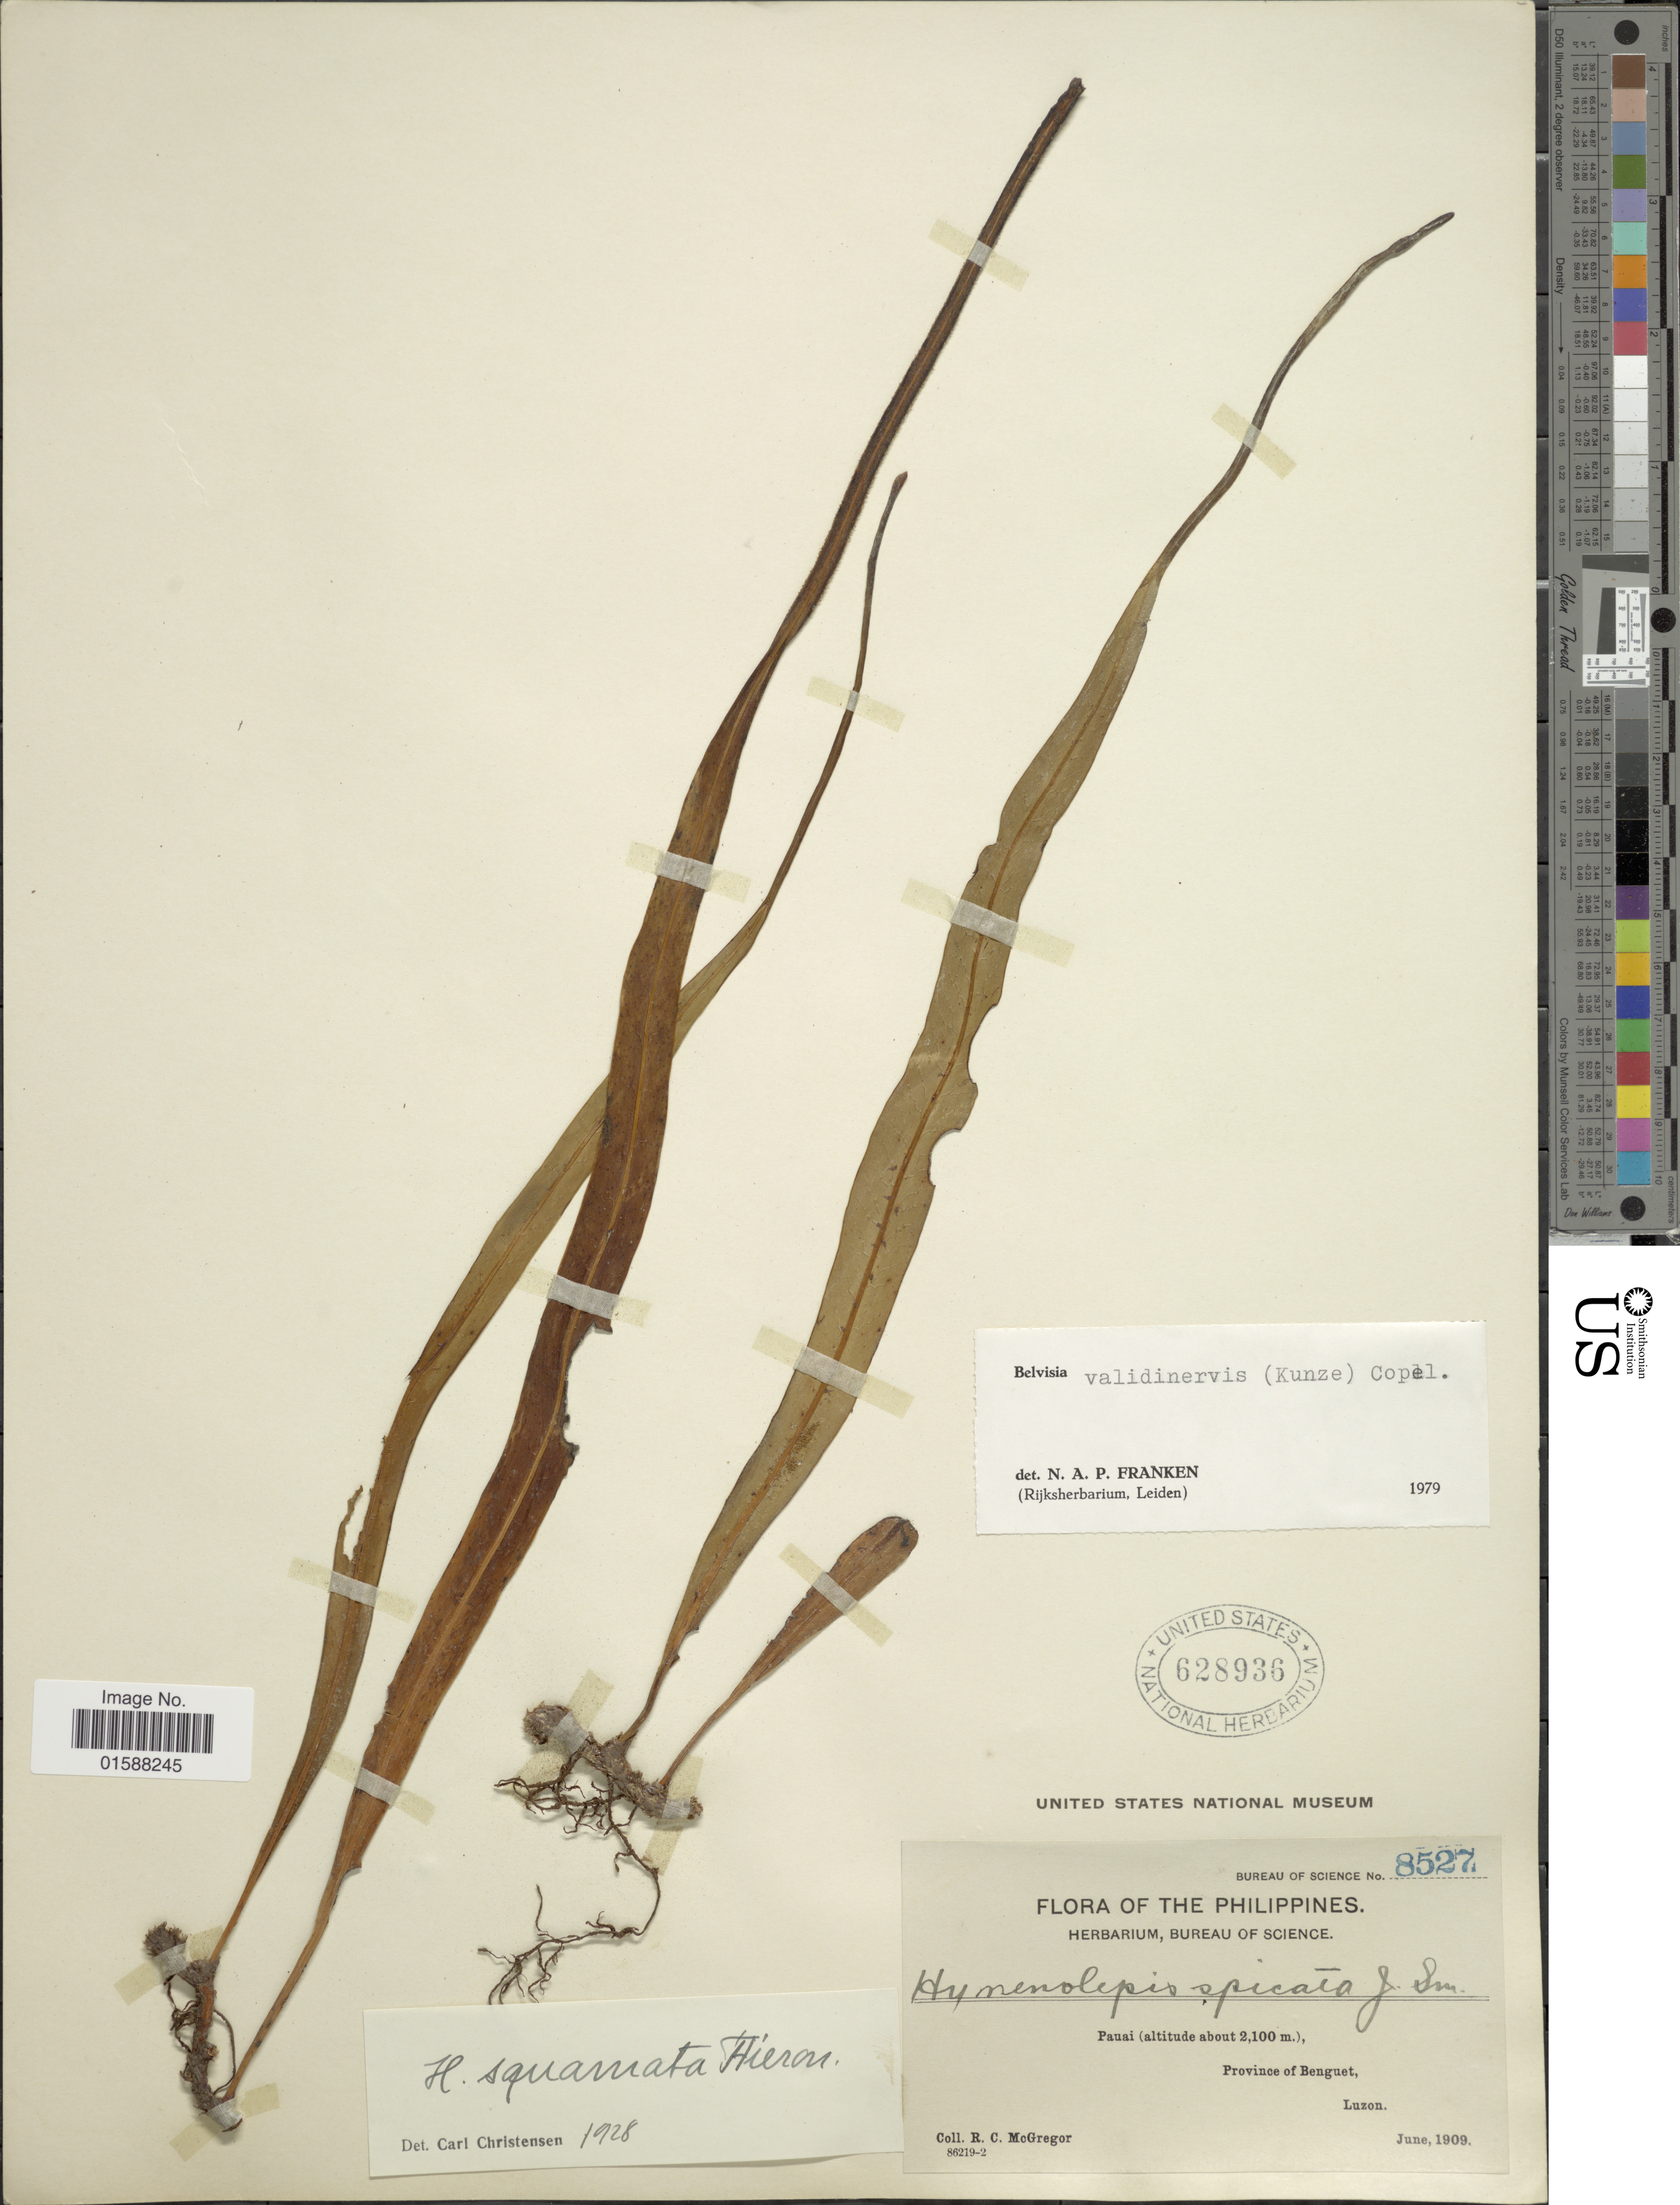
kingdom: Plantae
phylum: Tracheophyta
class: Polypodiopsida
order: Polypodiales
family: Polypodiaceae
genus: Lepisorus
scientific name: Lepisorus validinervis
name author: (Kunze) Li S. Wang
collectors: R. C. McGregor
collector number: Bureau of Science 8527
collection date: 1909-06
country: Philippines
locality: Pauai. Province of Benguet, Luzon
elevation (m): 2100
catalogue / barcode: US 628936